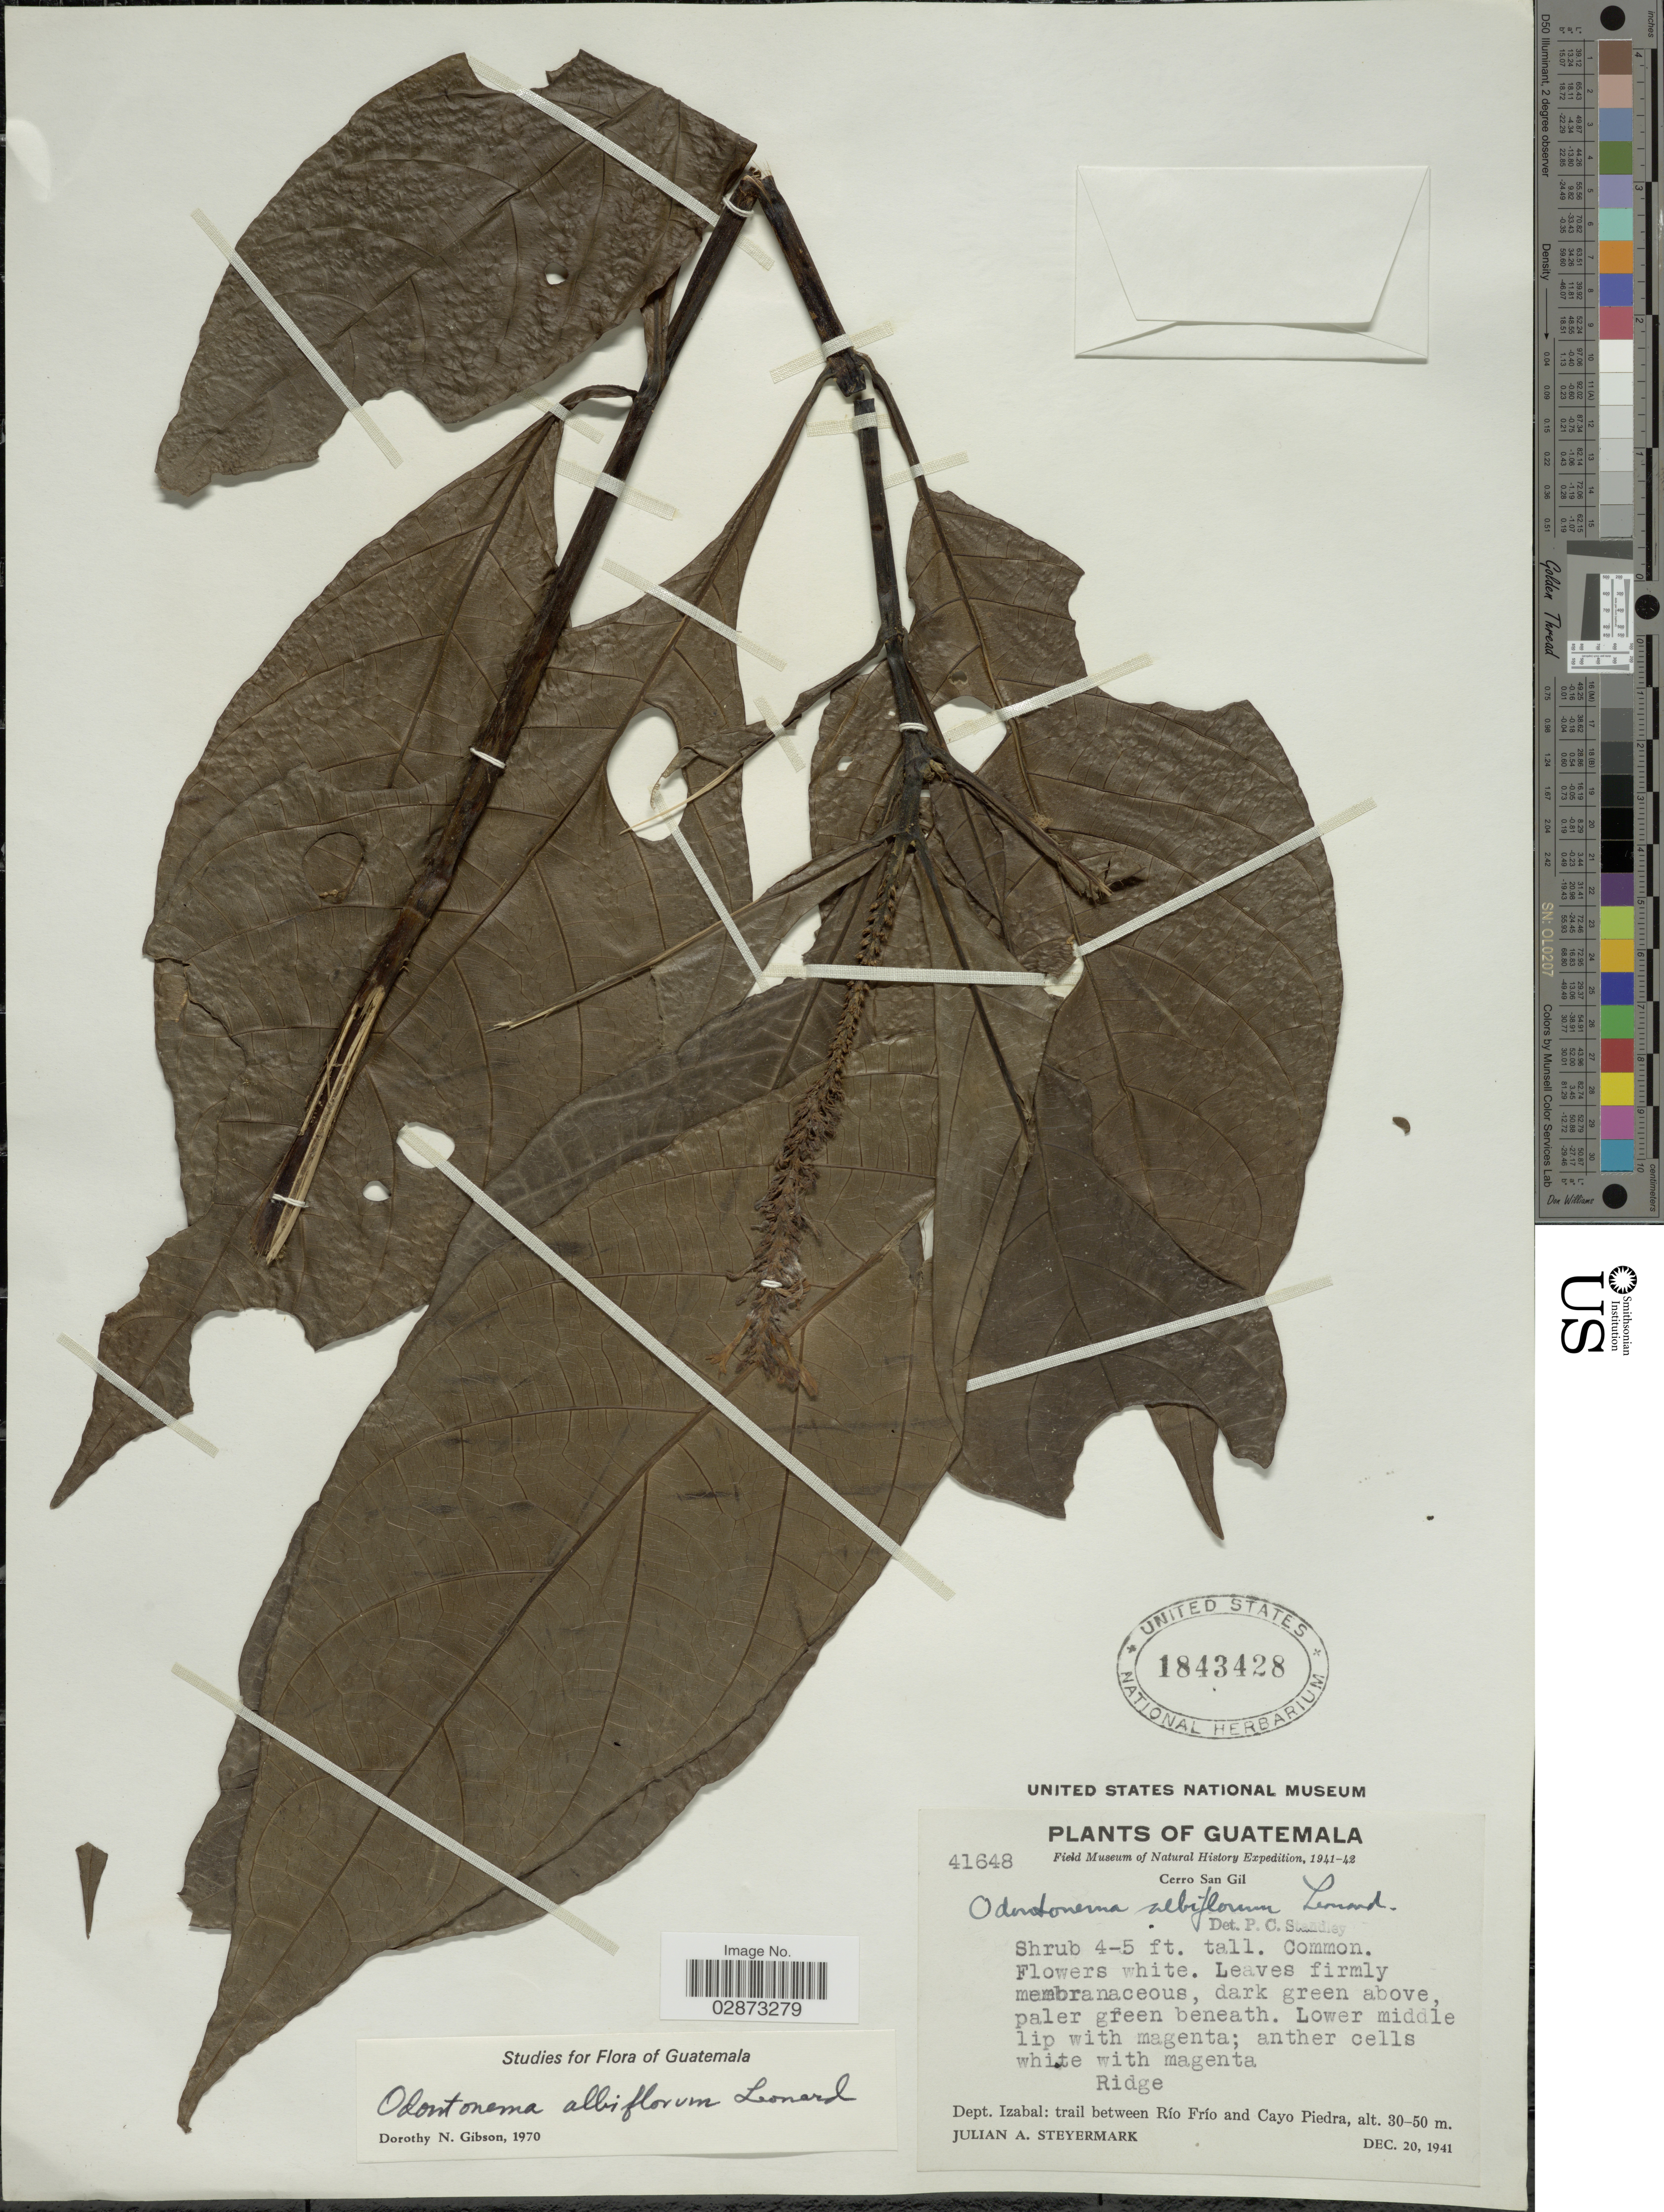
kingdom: Plantae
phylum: Tracheophyta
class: Magnoliopsida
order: Lamiales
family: Acanthaceae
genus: Odontonema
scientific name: Odontonema albiflorum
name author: Leonard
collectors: J. Steyermark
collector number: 41648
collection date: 1941-12-20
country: Guatemala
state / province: Izabal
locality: Dept. Izabal: trail between Río Frío and Cayo Piedra. Cerro San Gil.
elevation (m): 30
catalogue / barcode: US 1843428